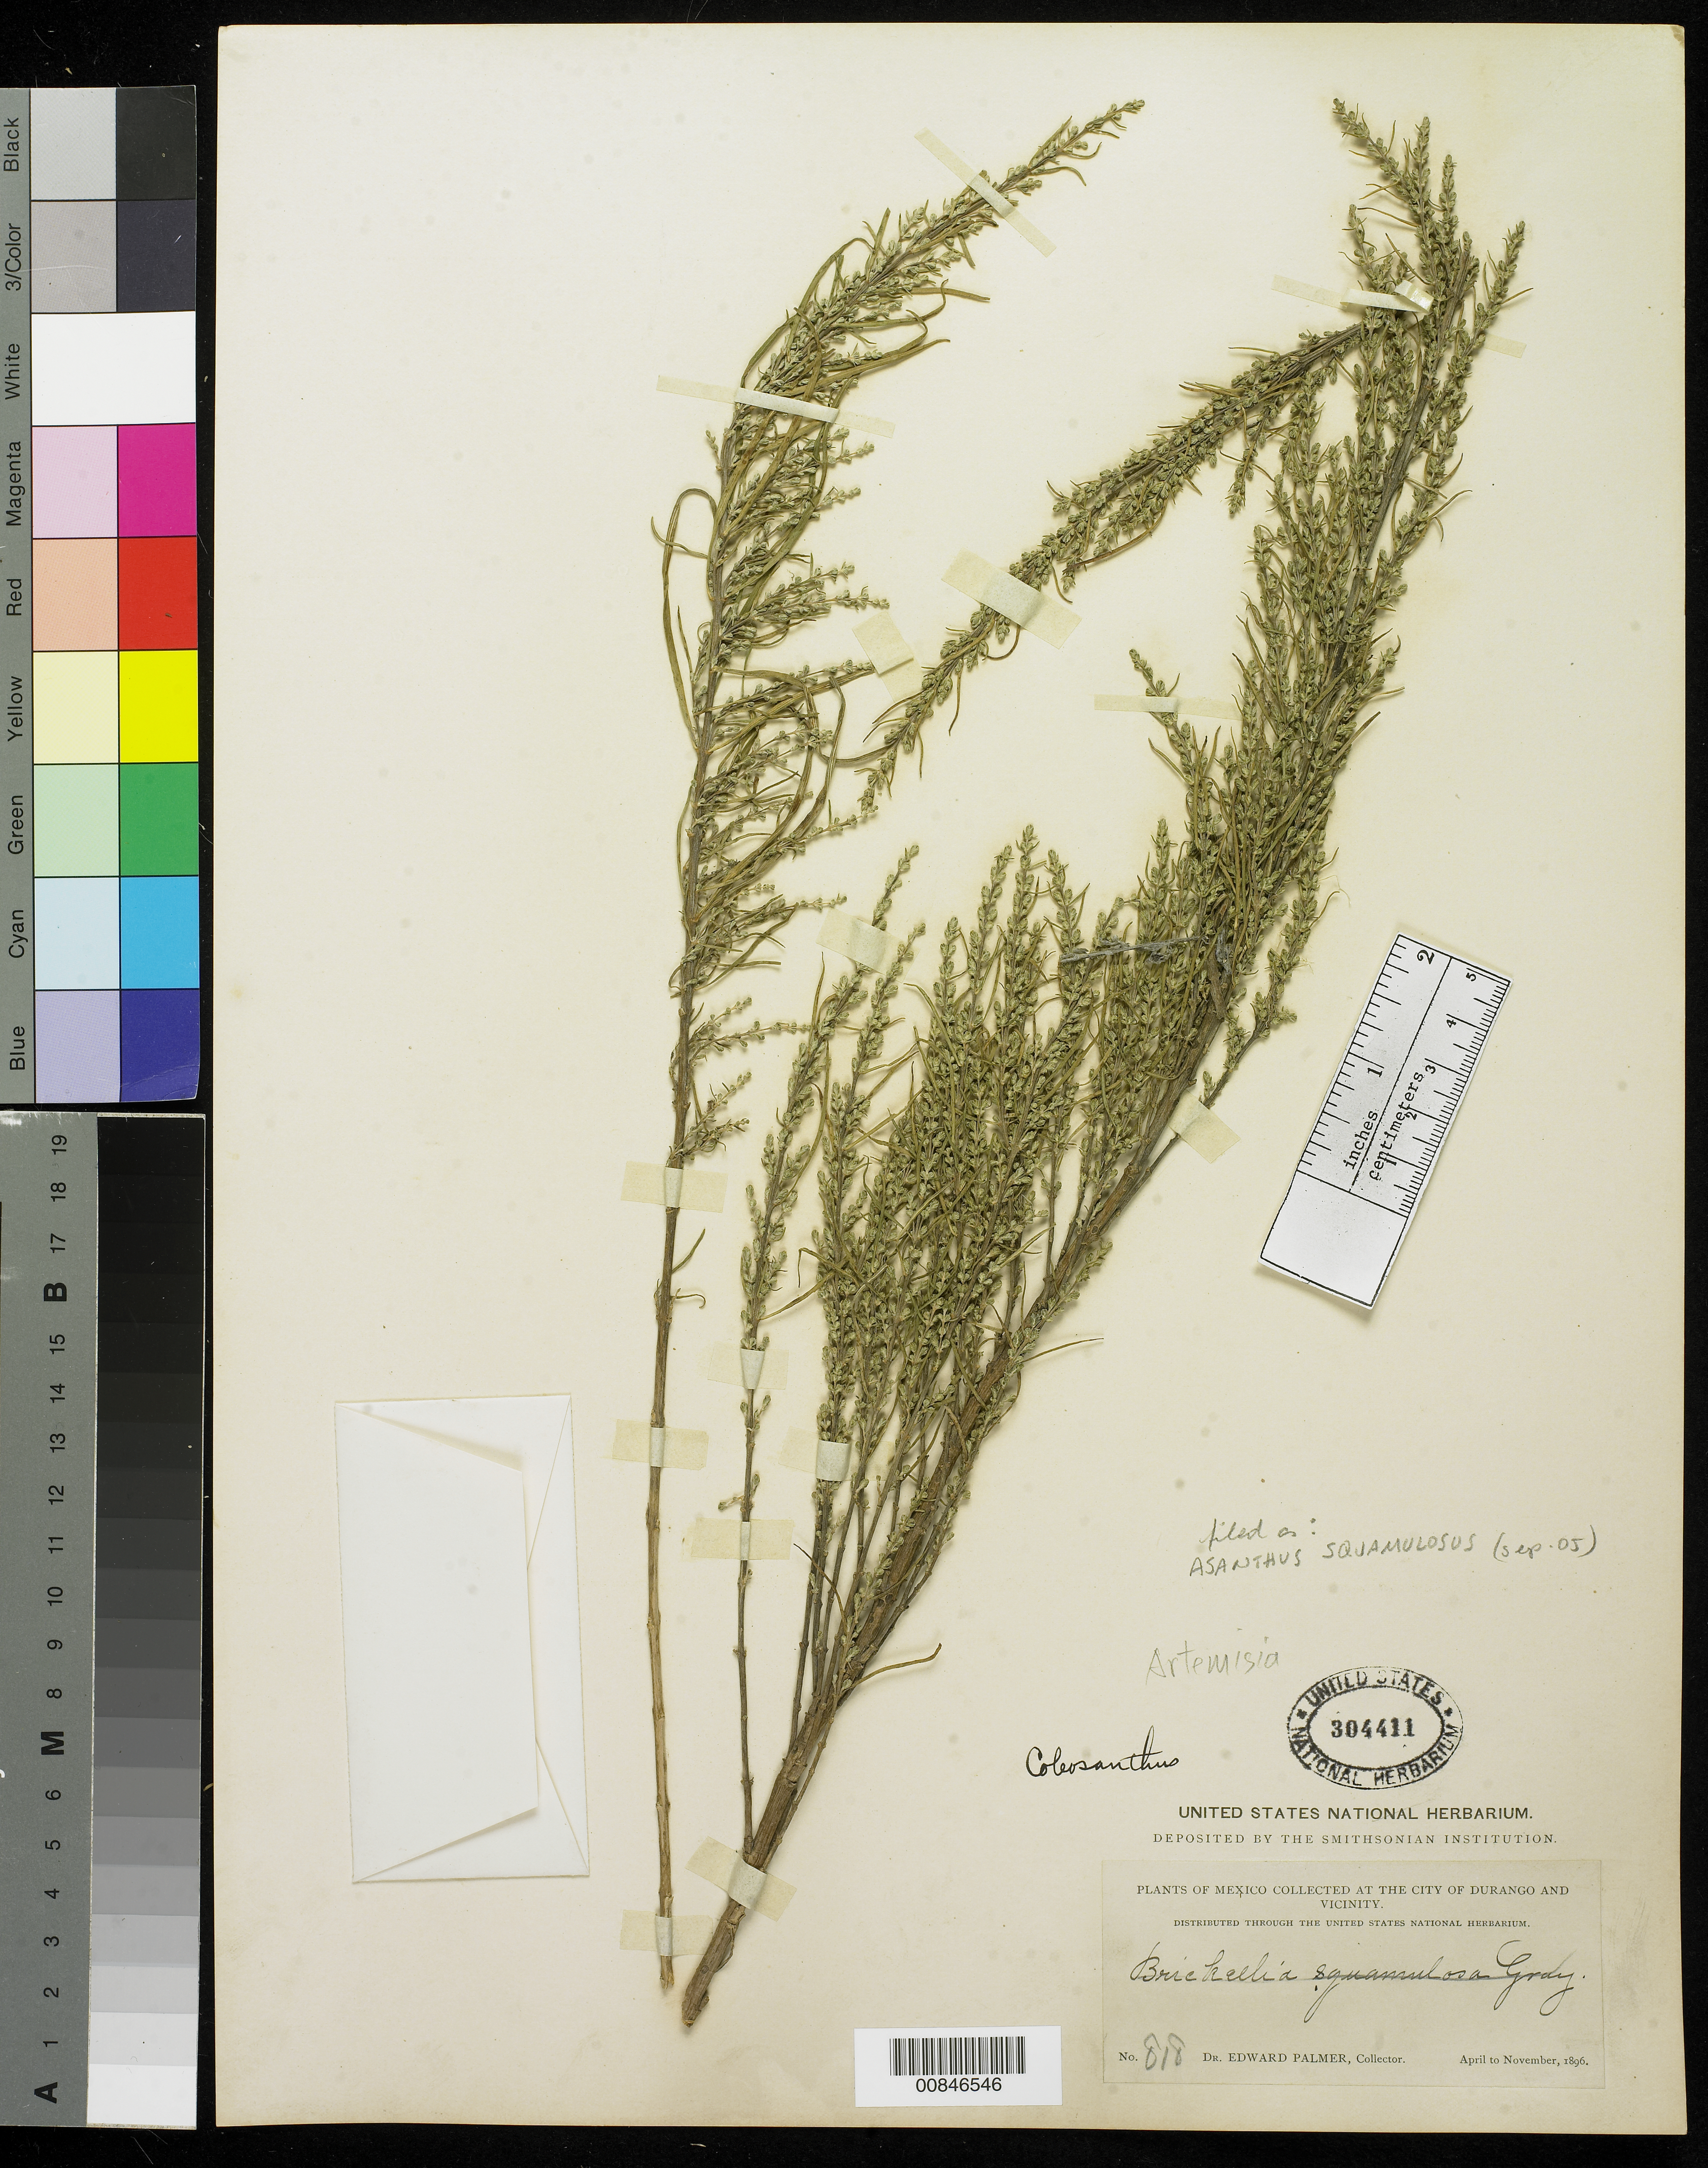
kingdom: Plantae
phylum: Tracheophyta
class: Magnoliopsida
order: Asterales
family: Asteraceae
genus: Asanthus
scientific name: Asanthus squamulosus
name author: (A. Gray) R.M. King & H. Rob.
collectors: E. Palmer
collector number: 818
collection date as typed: Apr 1896 to -- Nov 1896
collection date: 1896-04/1896-11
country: Mexico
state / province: Durango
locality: City of Durango and vicinity.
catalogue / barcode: US 304411